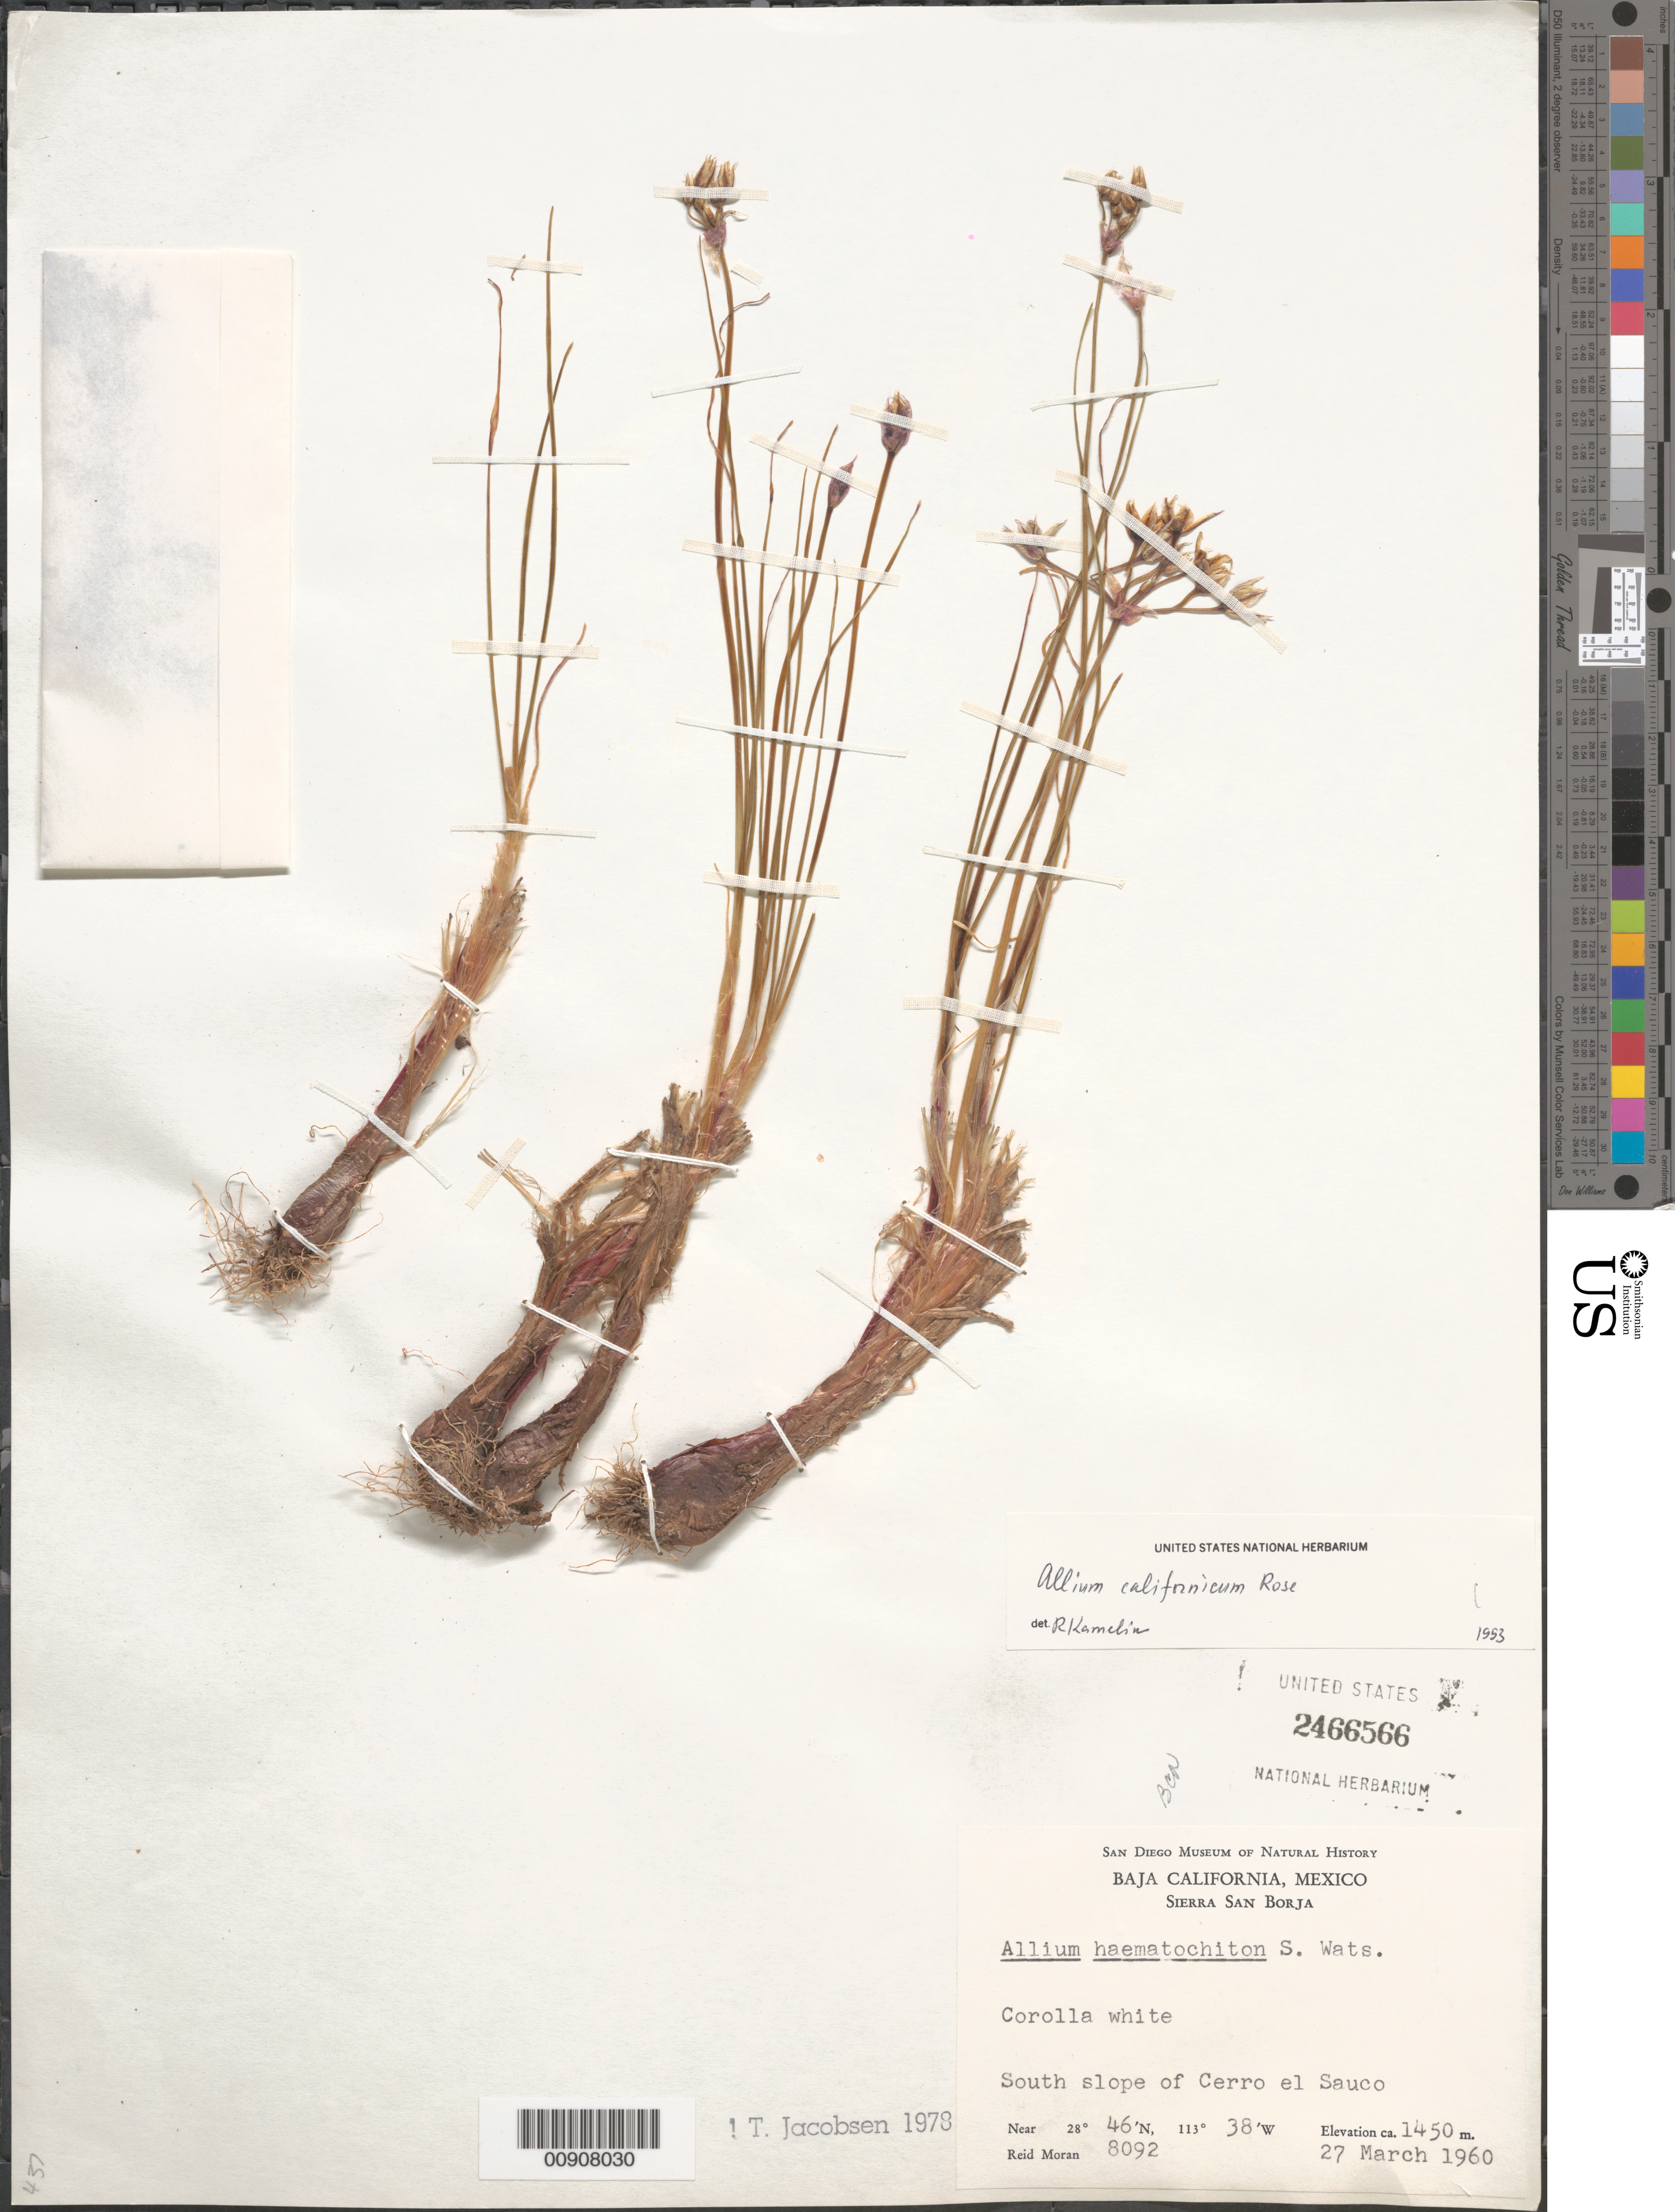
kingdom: Plantae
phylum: Tracheophyta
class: Liliopsida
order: Asparagales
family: Amaryllidaceae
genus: Allium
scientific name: Allium californicum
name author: Rose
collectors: R. V. Moran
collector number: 8092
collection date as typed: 27 Mar 1960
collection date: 1960-03-27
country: Mexico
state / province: Baja California Norte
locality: South slope of Cerro el Sauco. Sierra San Borja, Baja California.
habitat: South slope of Cerro.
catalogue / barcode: US 2466566